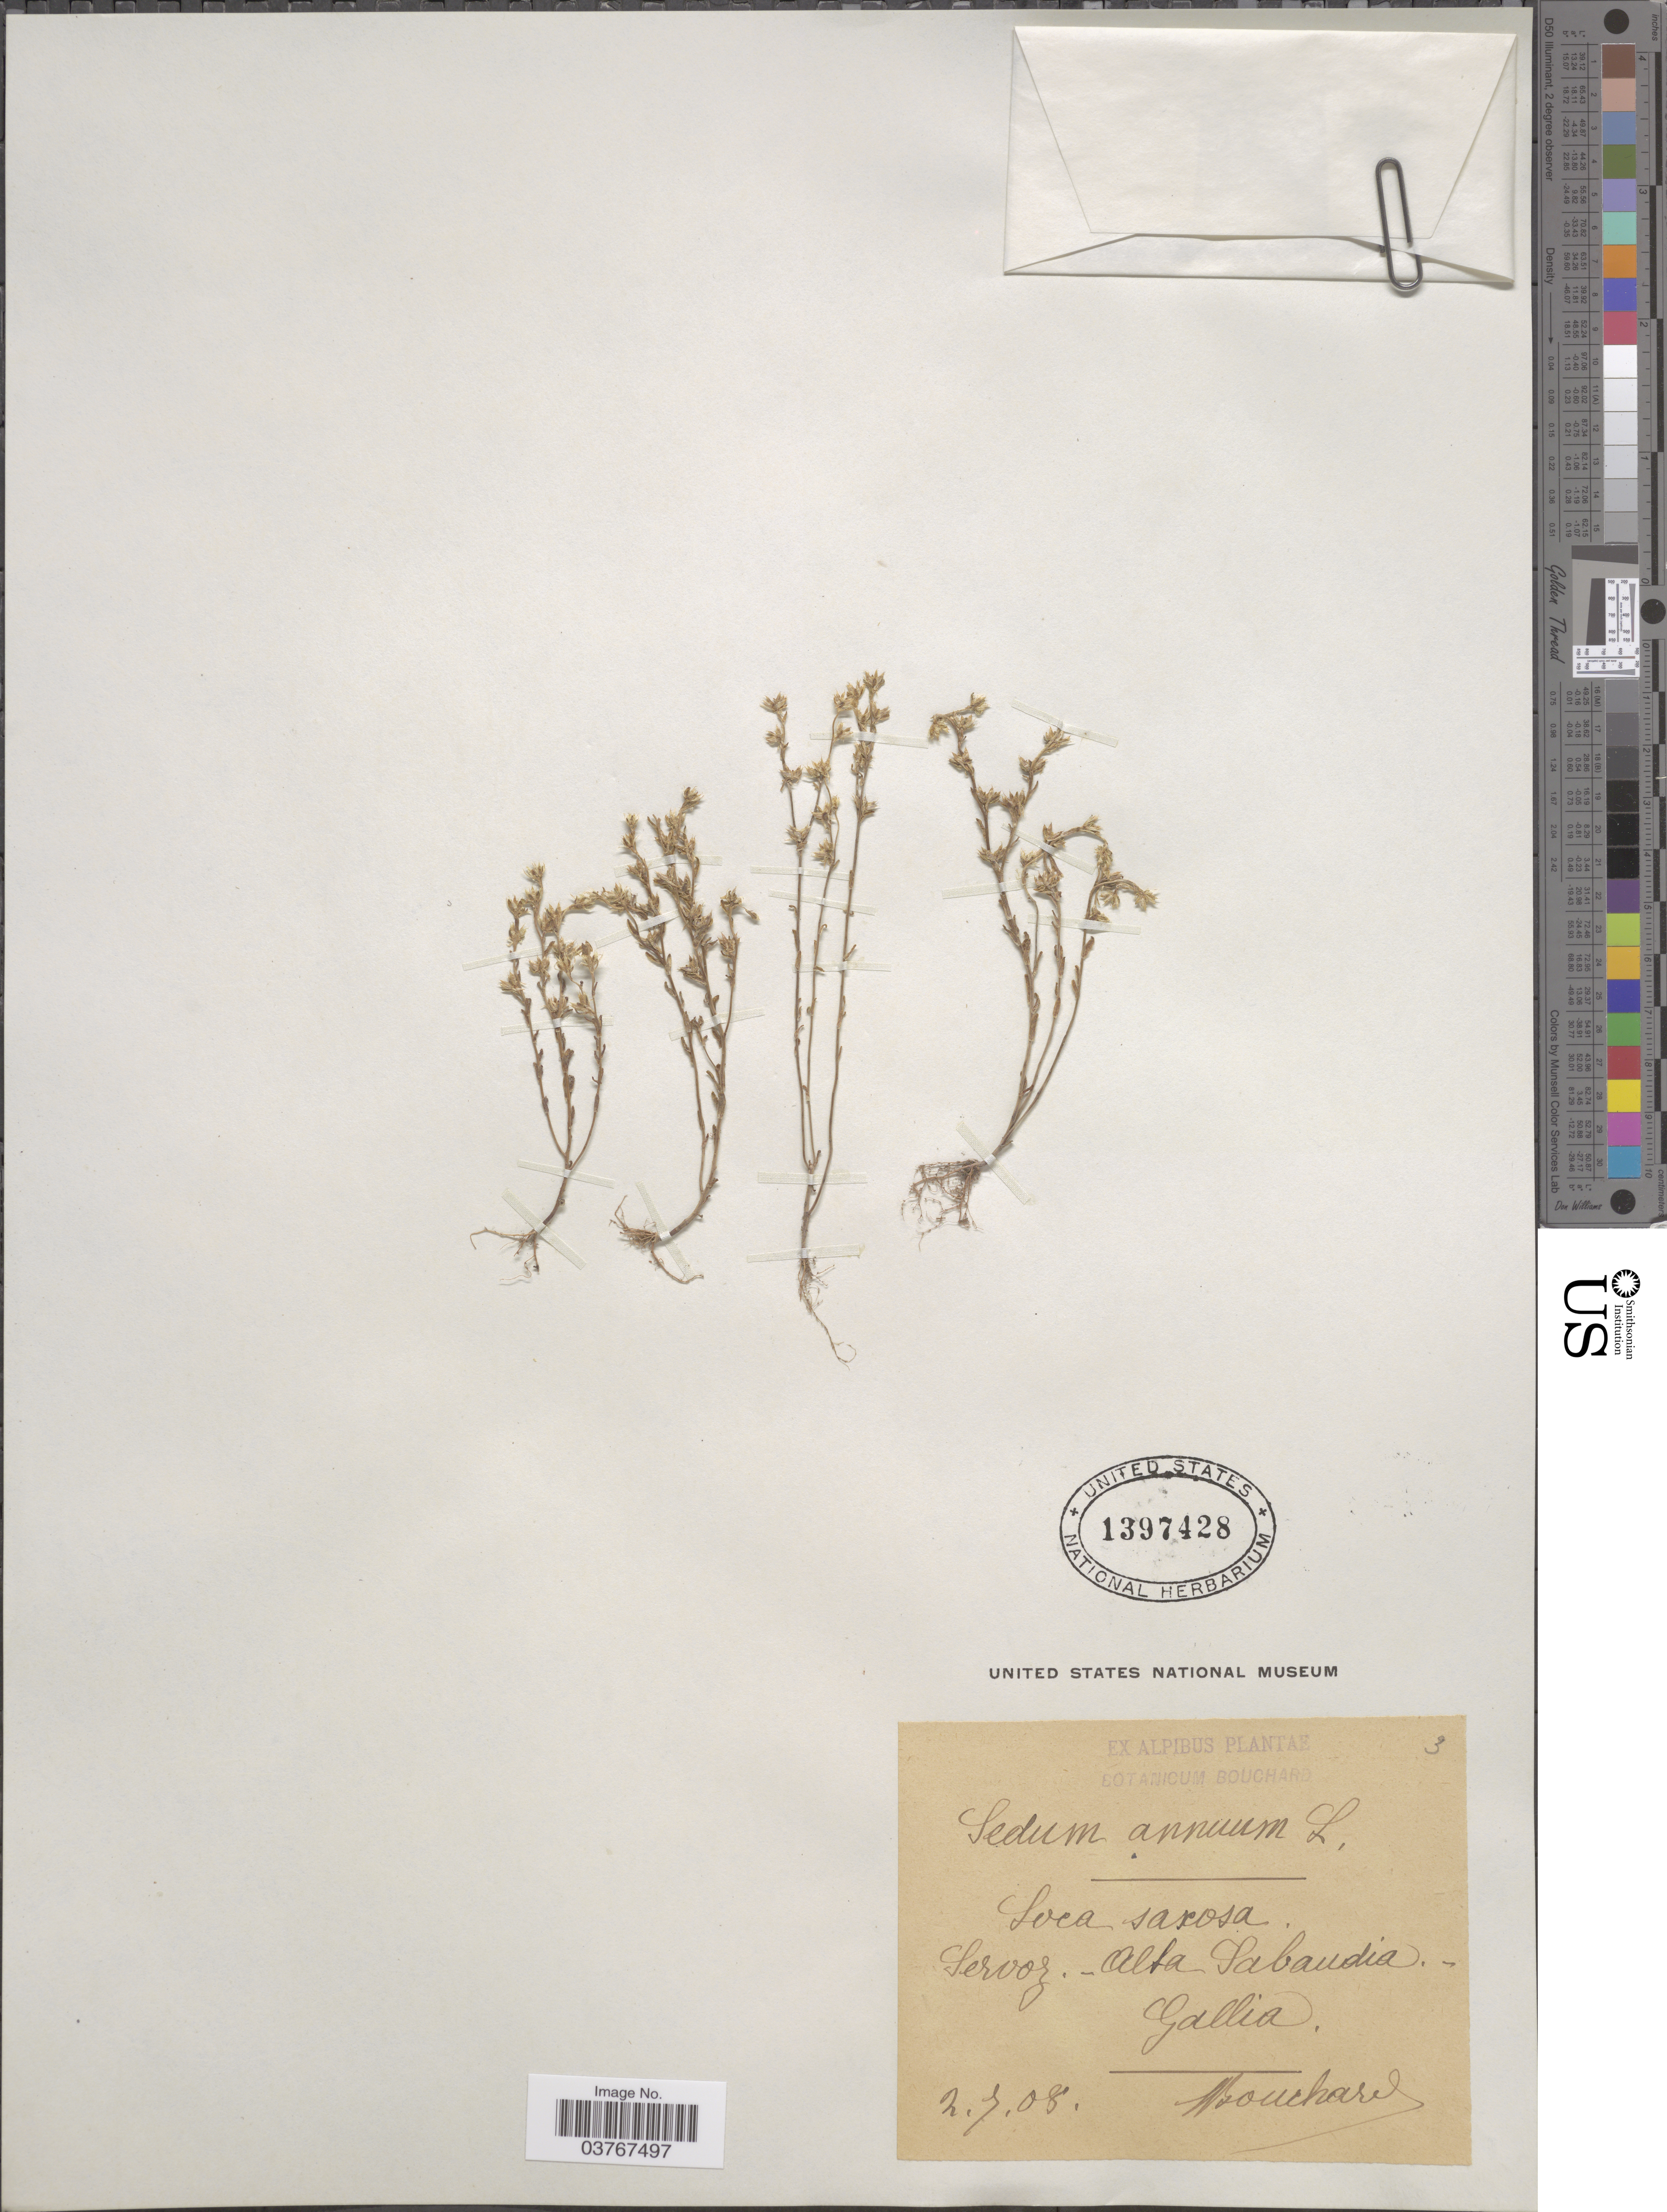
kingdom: Plantae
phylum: Tracheophyta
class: Magnoliopsida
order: Saxifragales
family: Crassulaceae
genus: Sedum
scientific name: Sedum annuum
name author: L.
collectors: -. Bouchard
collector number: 3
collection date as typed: Transcribed d/m/y: 2/7/8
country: France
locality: Loca saxosa. Servoz.- Alta Sabaudia.- Gallia.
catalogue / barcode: US 1397428